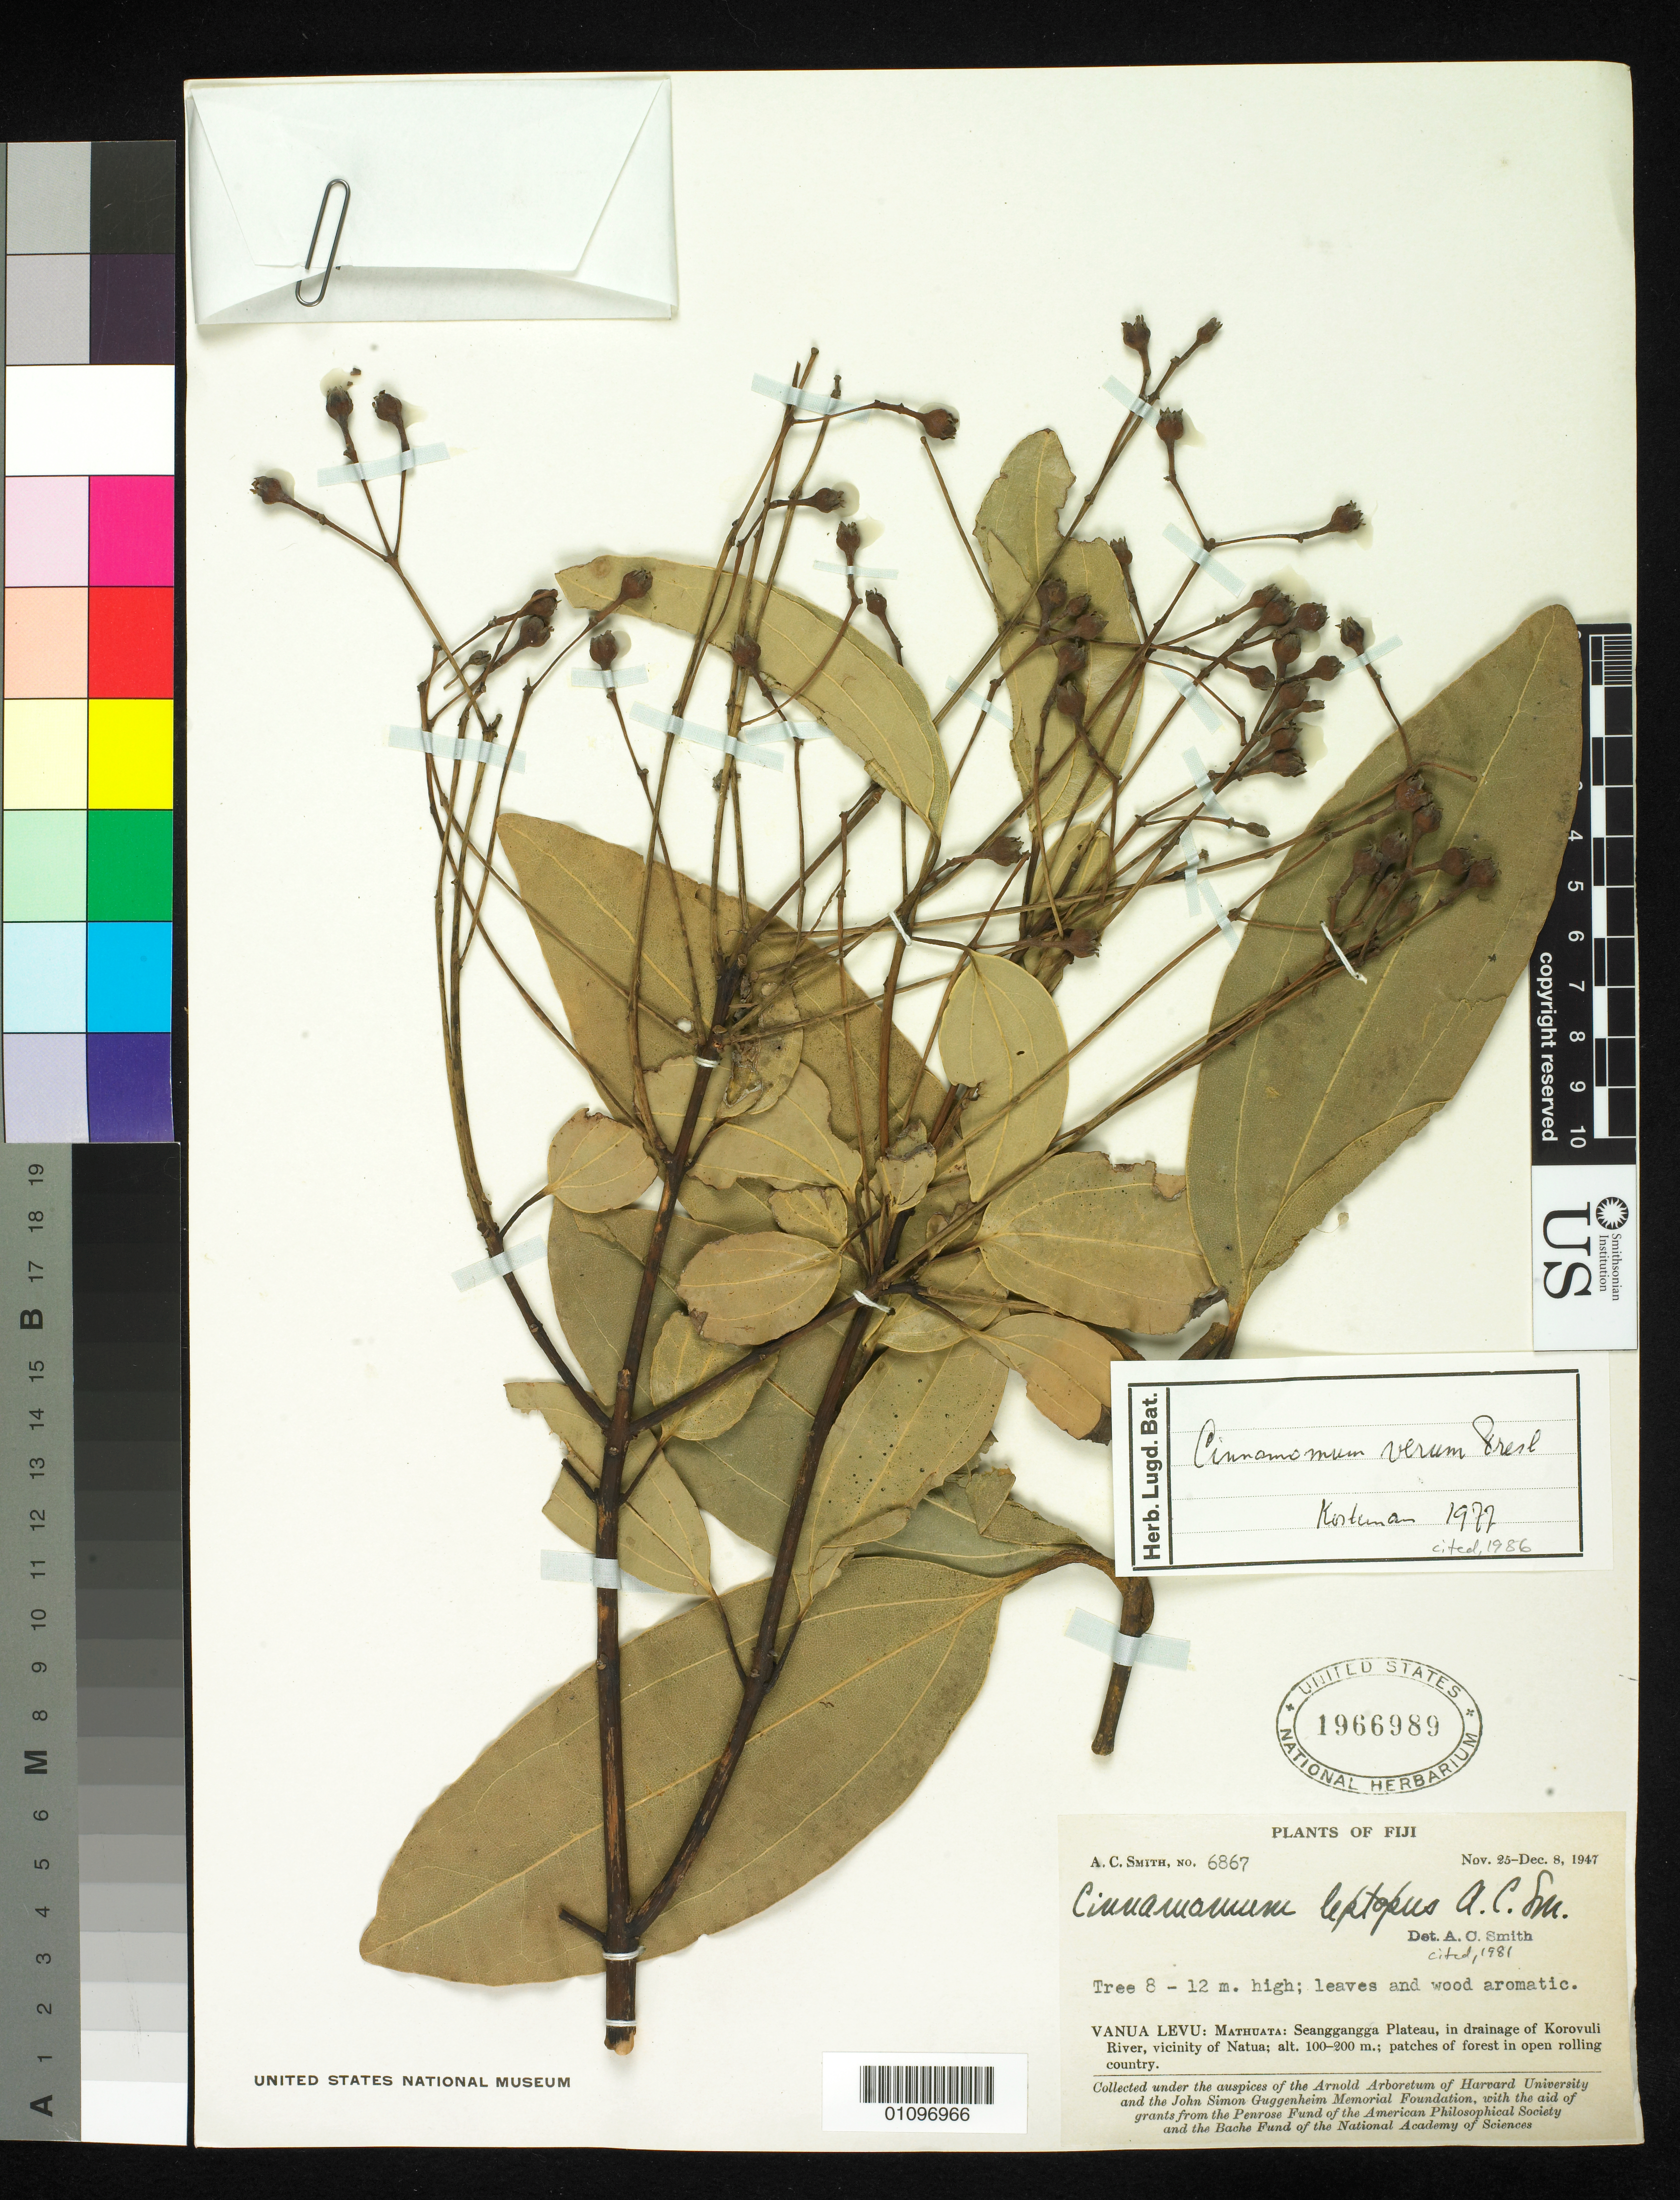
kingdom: Plantae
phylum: Tracheophyta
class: Magnoliopsida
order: Laurales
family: Lauraceae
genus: Cinnamomum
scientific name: Cinnamomum verum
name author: J. Presl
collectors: A. C. Smith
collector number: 6867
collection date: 1947-11-25/1947-12-08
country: Fiji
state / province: Northern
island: Vanua Levu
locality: Mathuata: Seanggangga Plateau, in drainage of Korovuli river, vicinity of Natua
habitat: Patches of forest in open rolling country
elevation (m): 100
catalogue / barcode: US 1966989